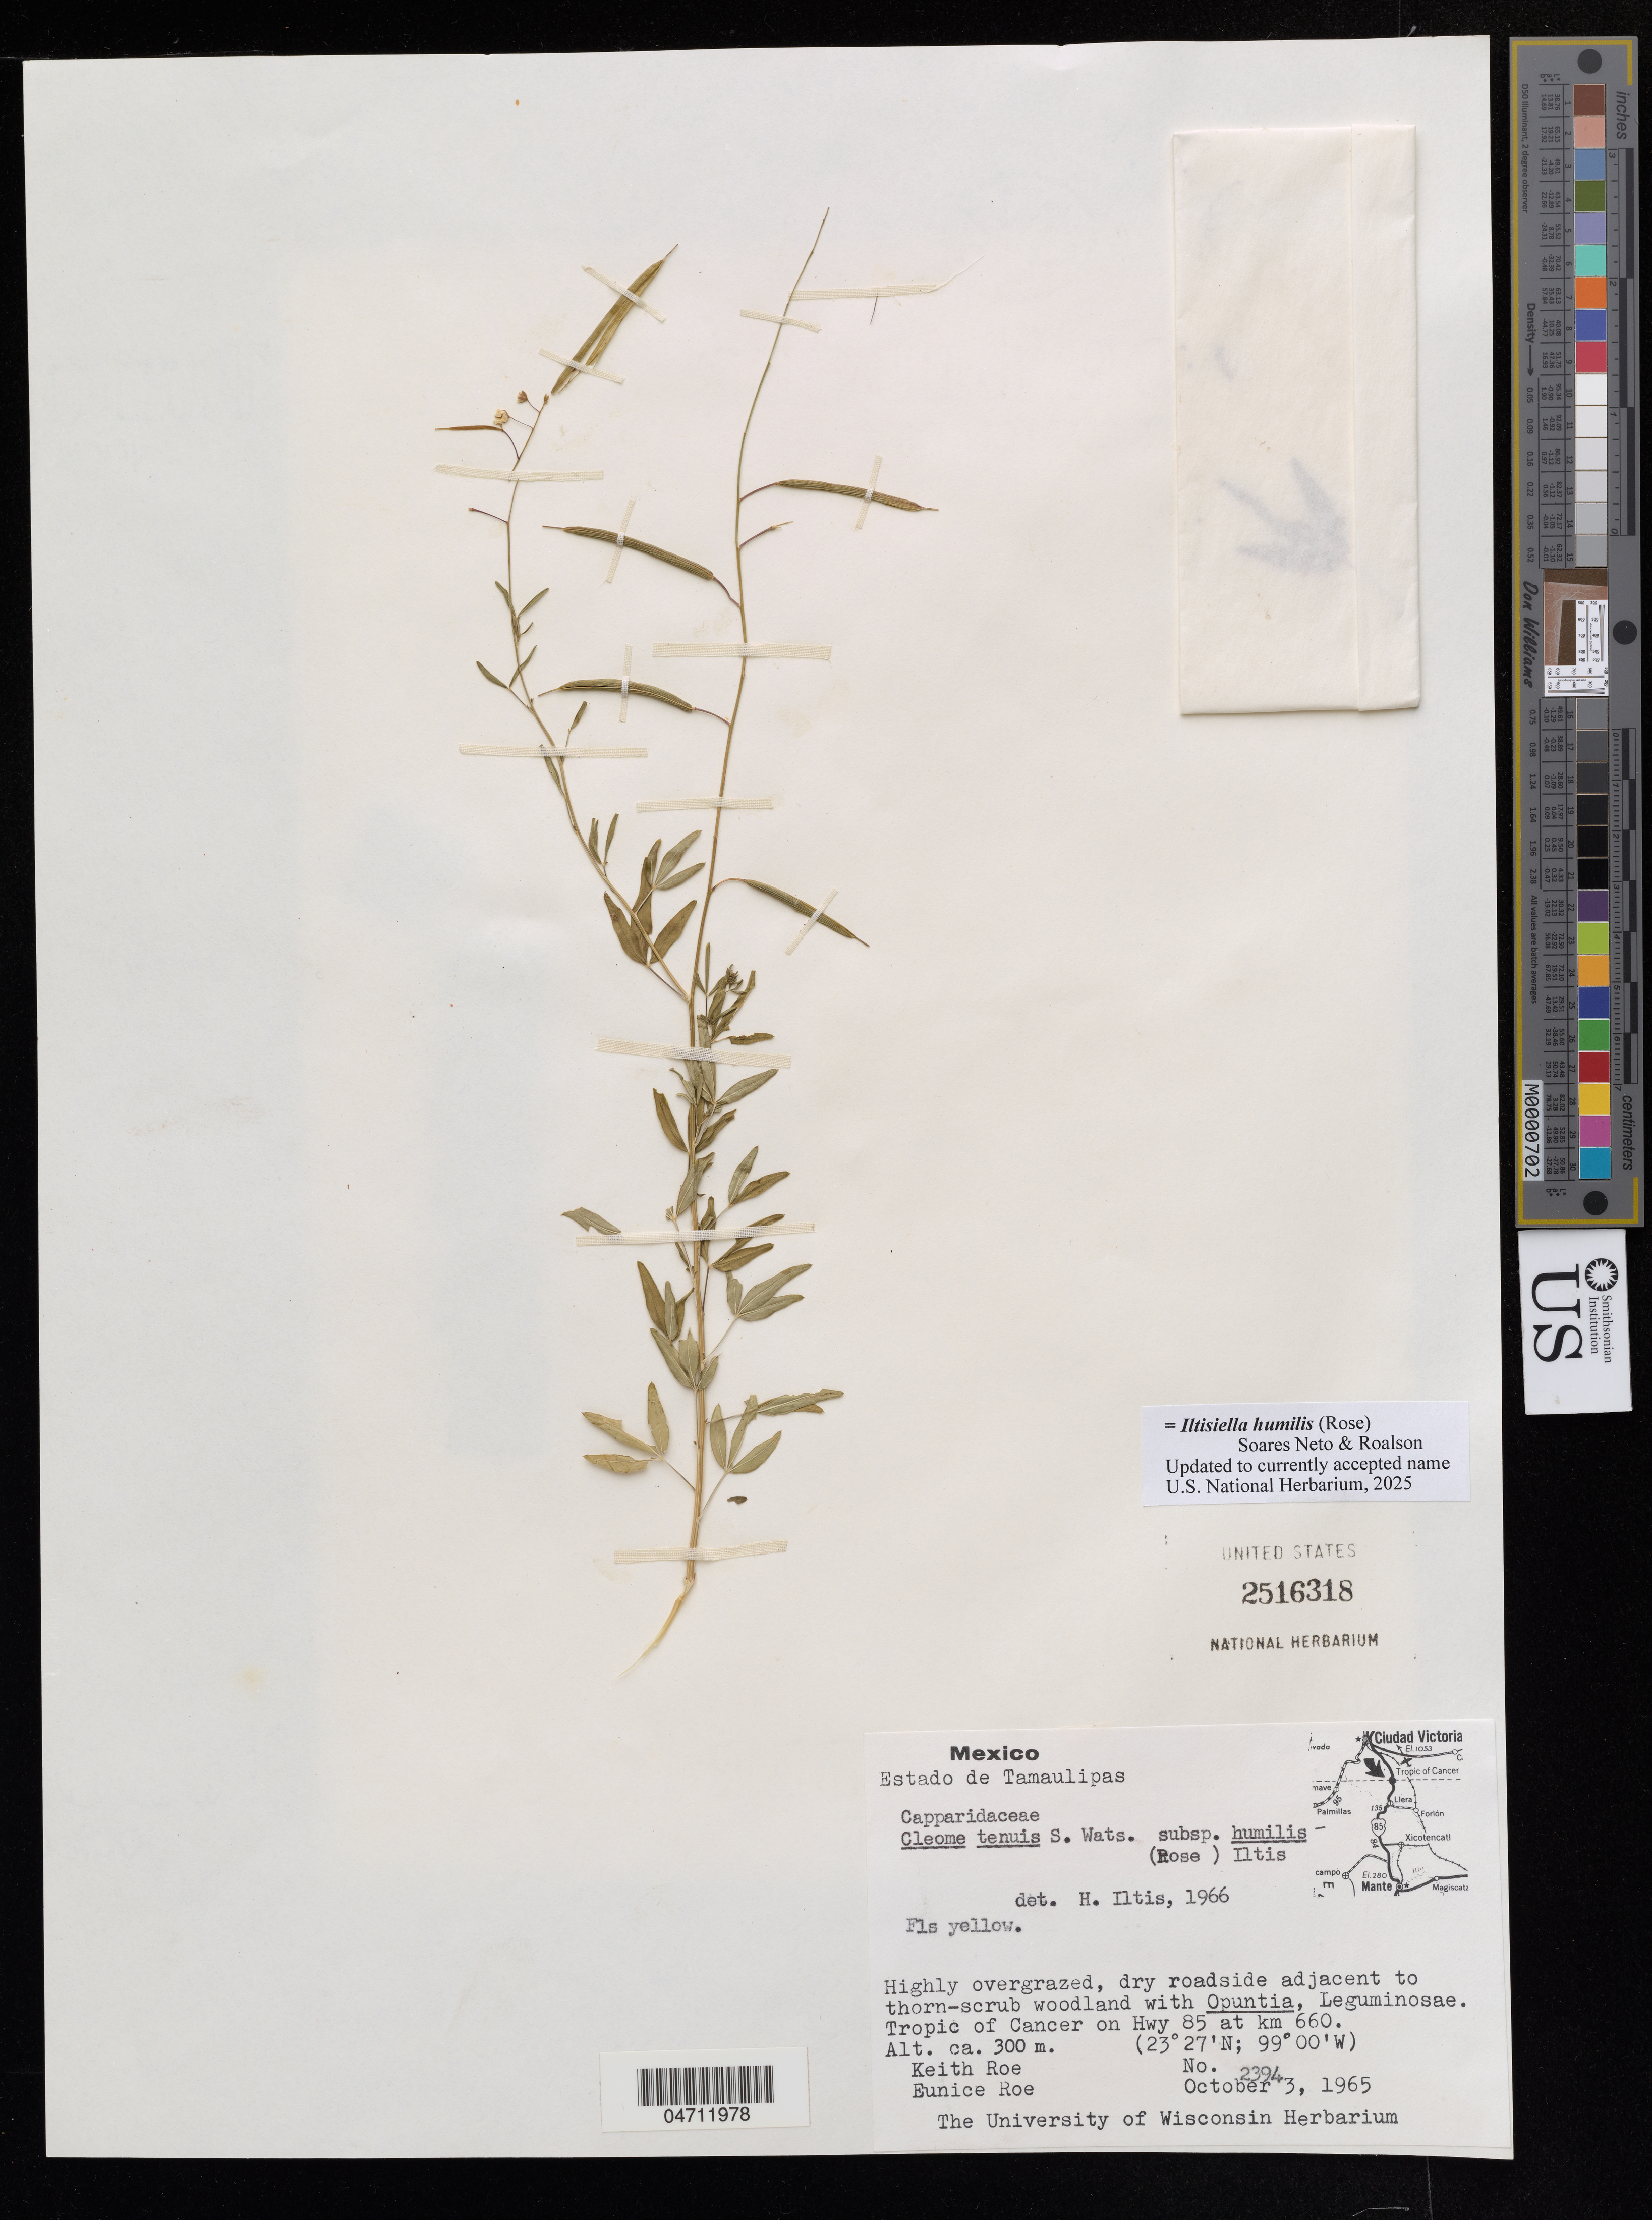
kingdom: Plantae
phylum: Tracheophyta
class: Magnoliopsida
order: Brassicales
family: Cleomaceae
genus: Iltisiella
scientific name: Iltisiella humilis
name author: (Rose) Soares Neto & Roalson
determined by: Strong, M. T., (US), Smithsonian Institution - National Museum of Natural History (UNITED STATES)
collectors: K. E. Roe & E. Roe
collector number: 2394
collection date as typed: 3 Oct 1965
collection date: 1965-10-03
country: Mexico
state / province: Tamaulipas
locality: Tropic of Cancer on Hwy 85 at km 660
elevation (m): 300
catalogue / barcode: US 2516318